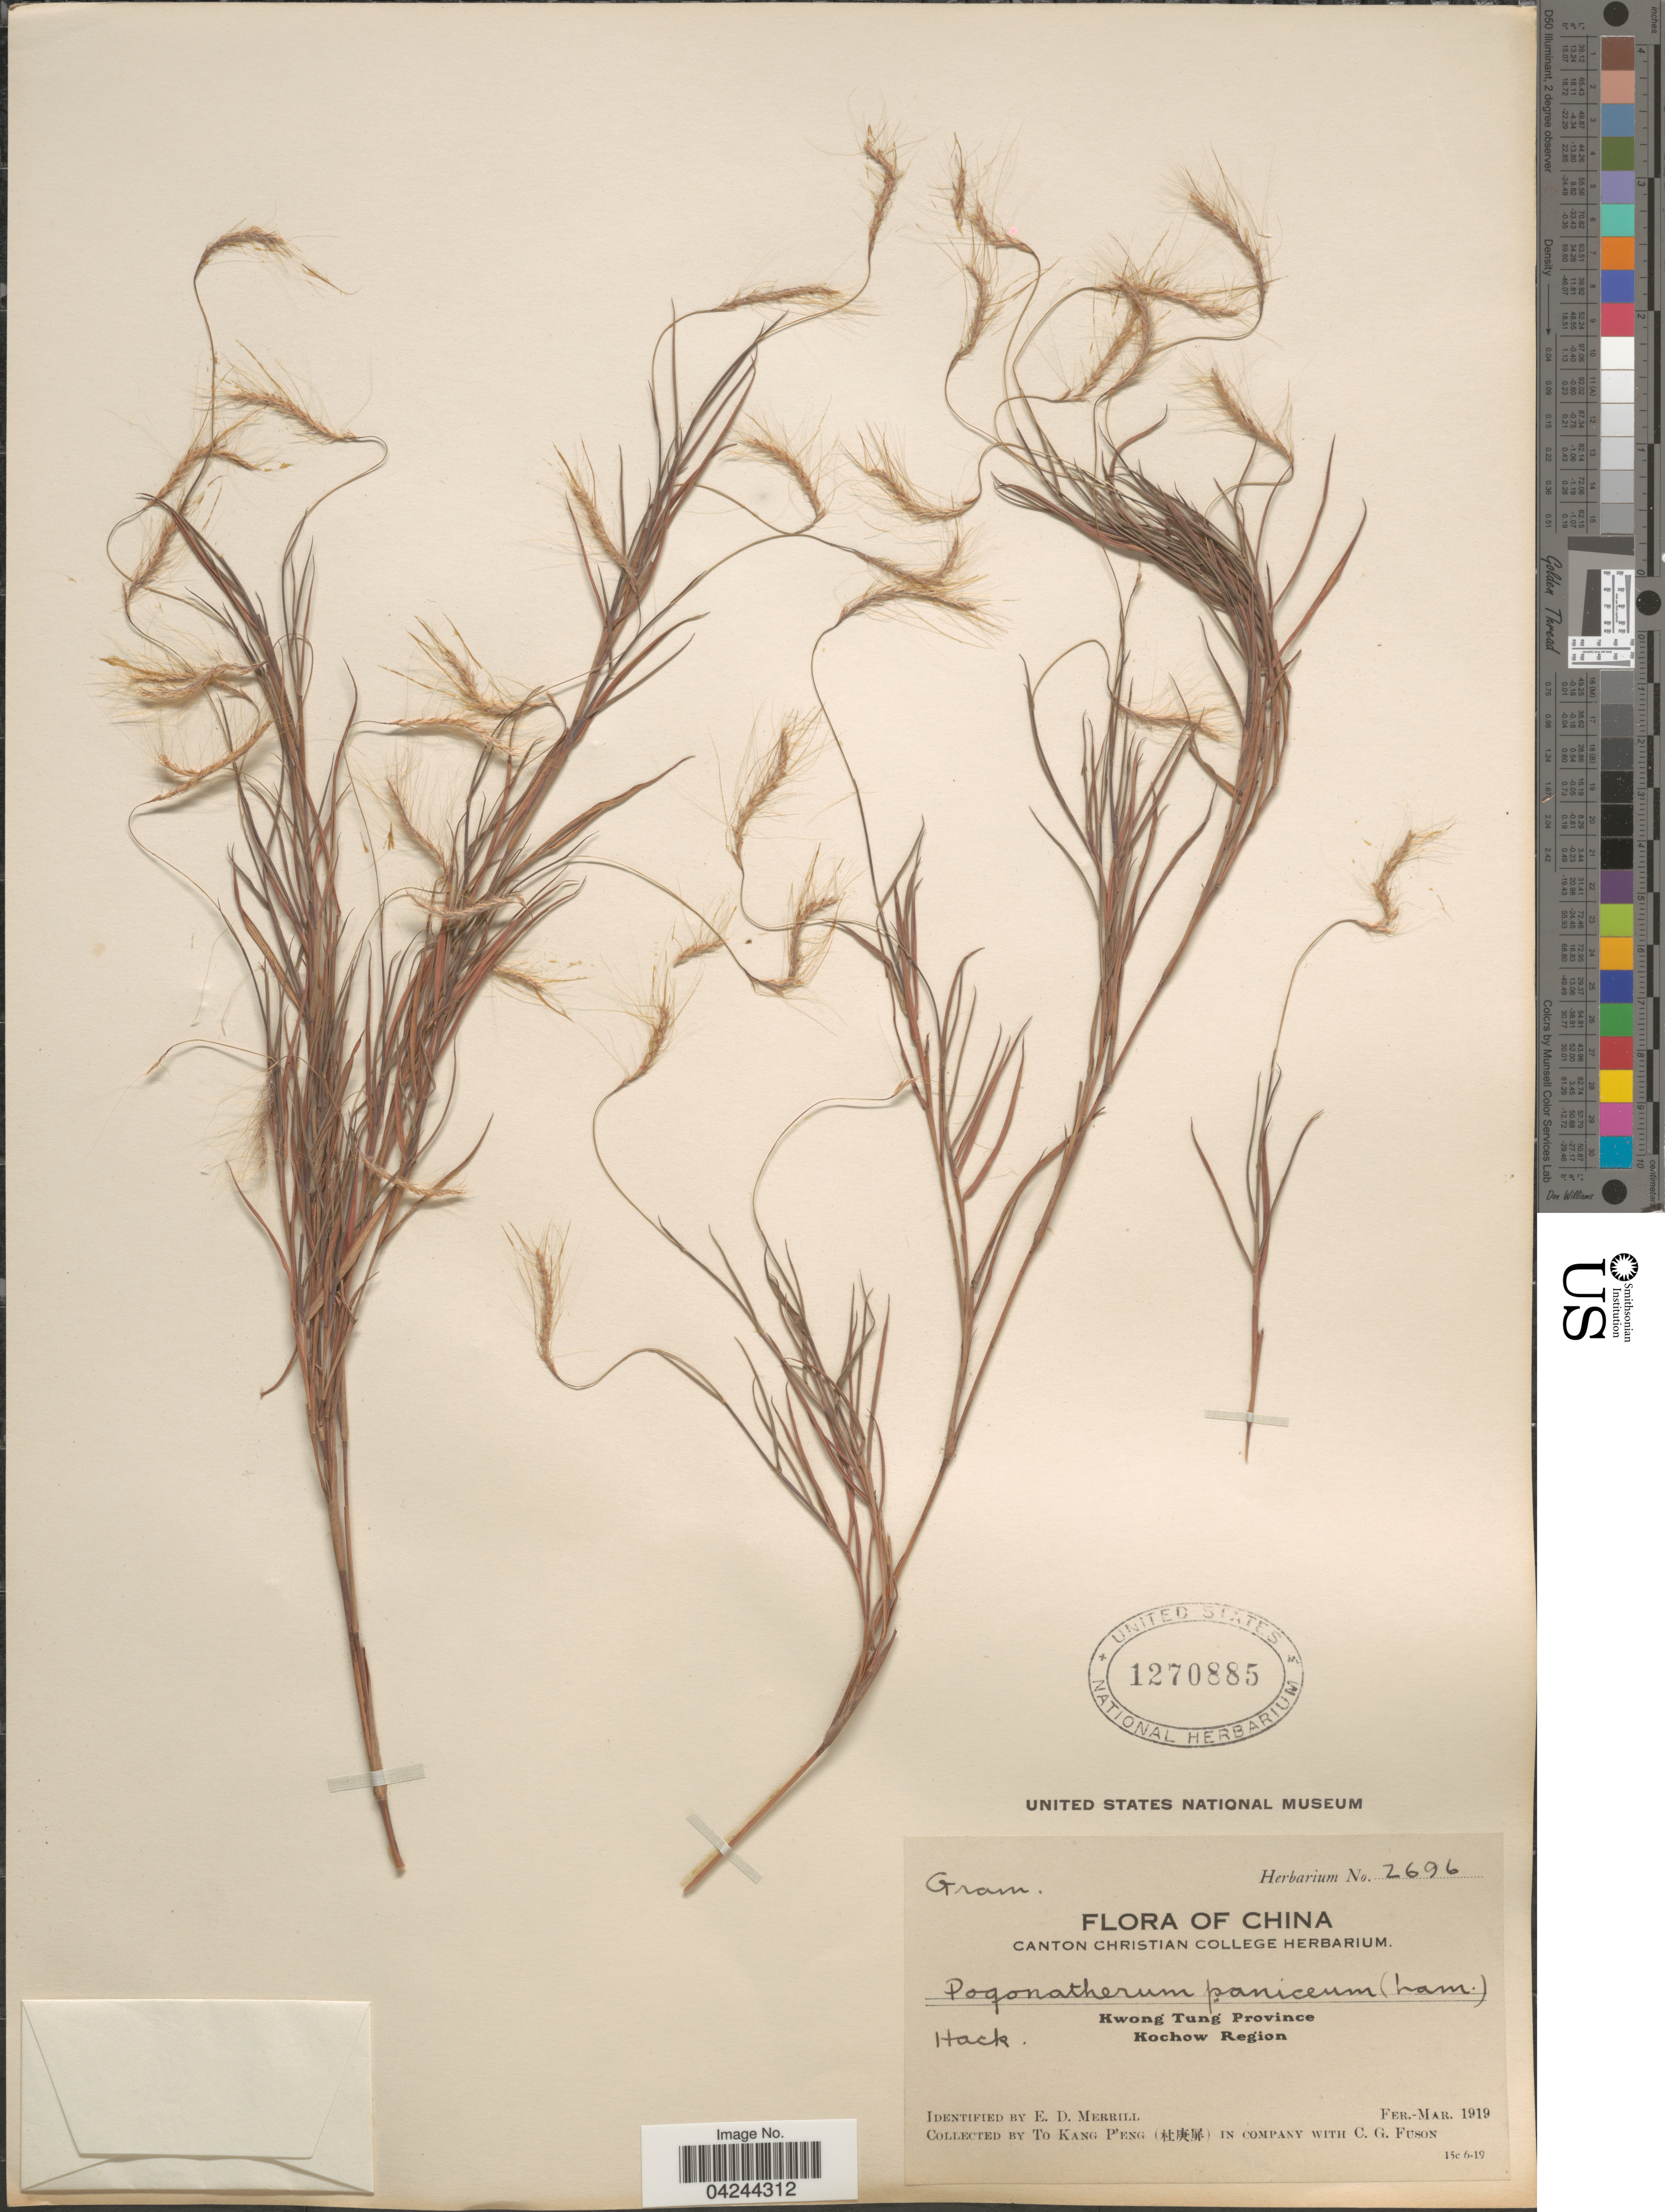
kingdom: Plantae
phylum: Tracheophyta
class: Liliopsida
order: Poales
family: Poaceae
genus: Pogonatherum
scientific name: Pogonatherum crinitum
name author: (Thunb.) Kunth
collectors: T. K. Peng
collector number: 2696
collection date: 1919-02/1919-03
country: China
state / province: Guangdong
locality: Kwong Tung Province. Kochow Region.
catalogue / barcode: US 1270885